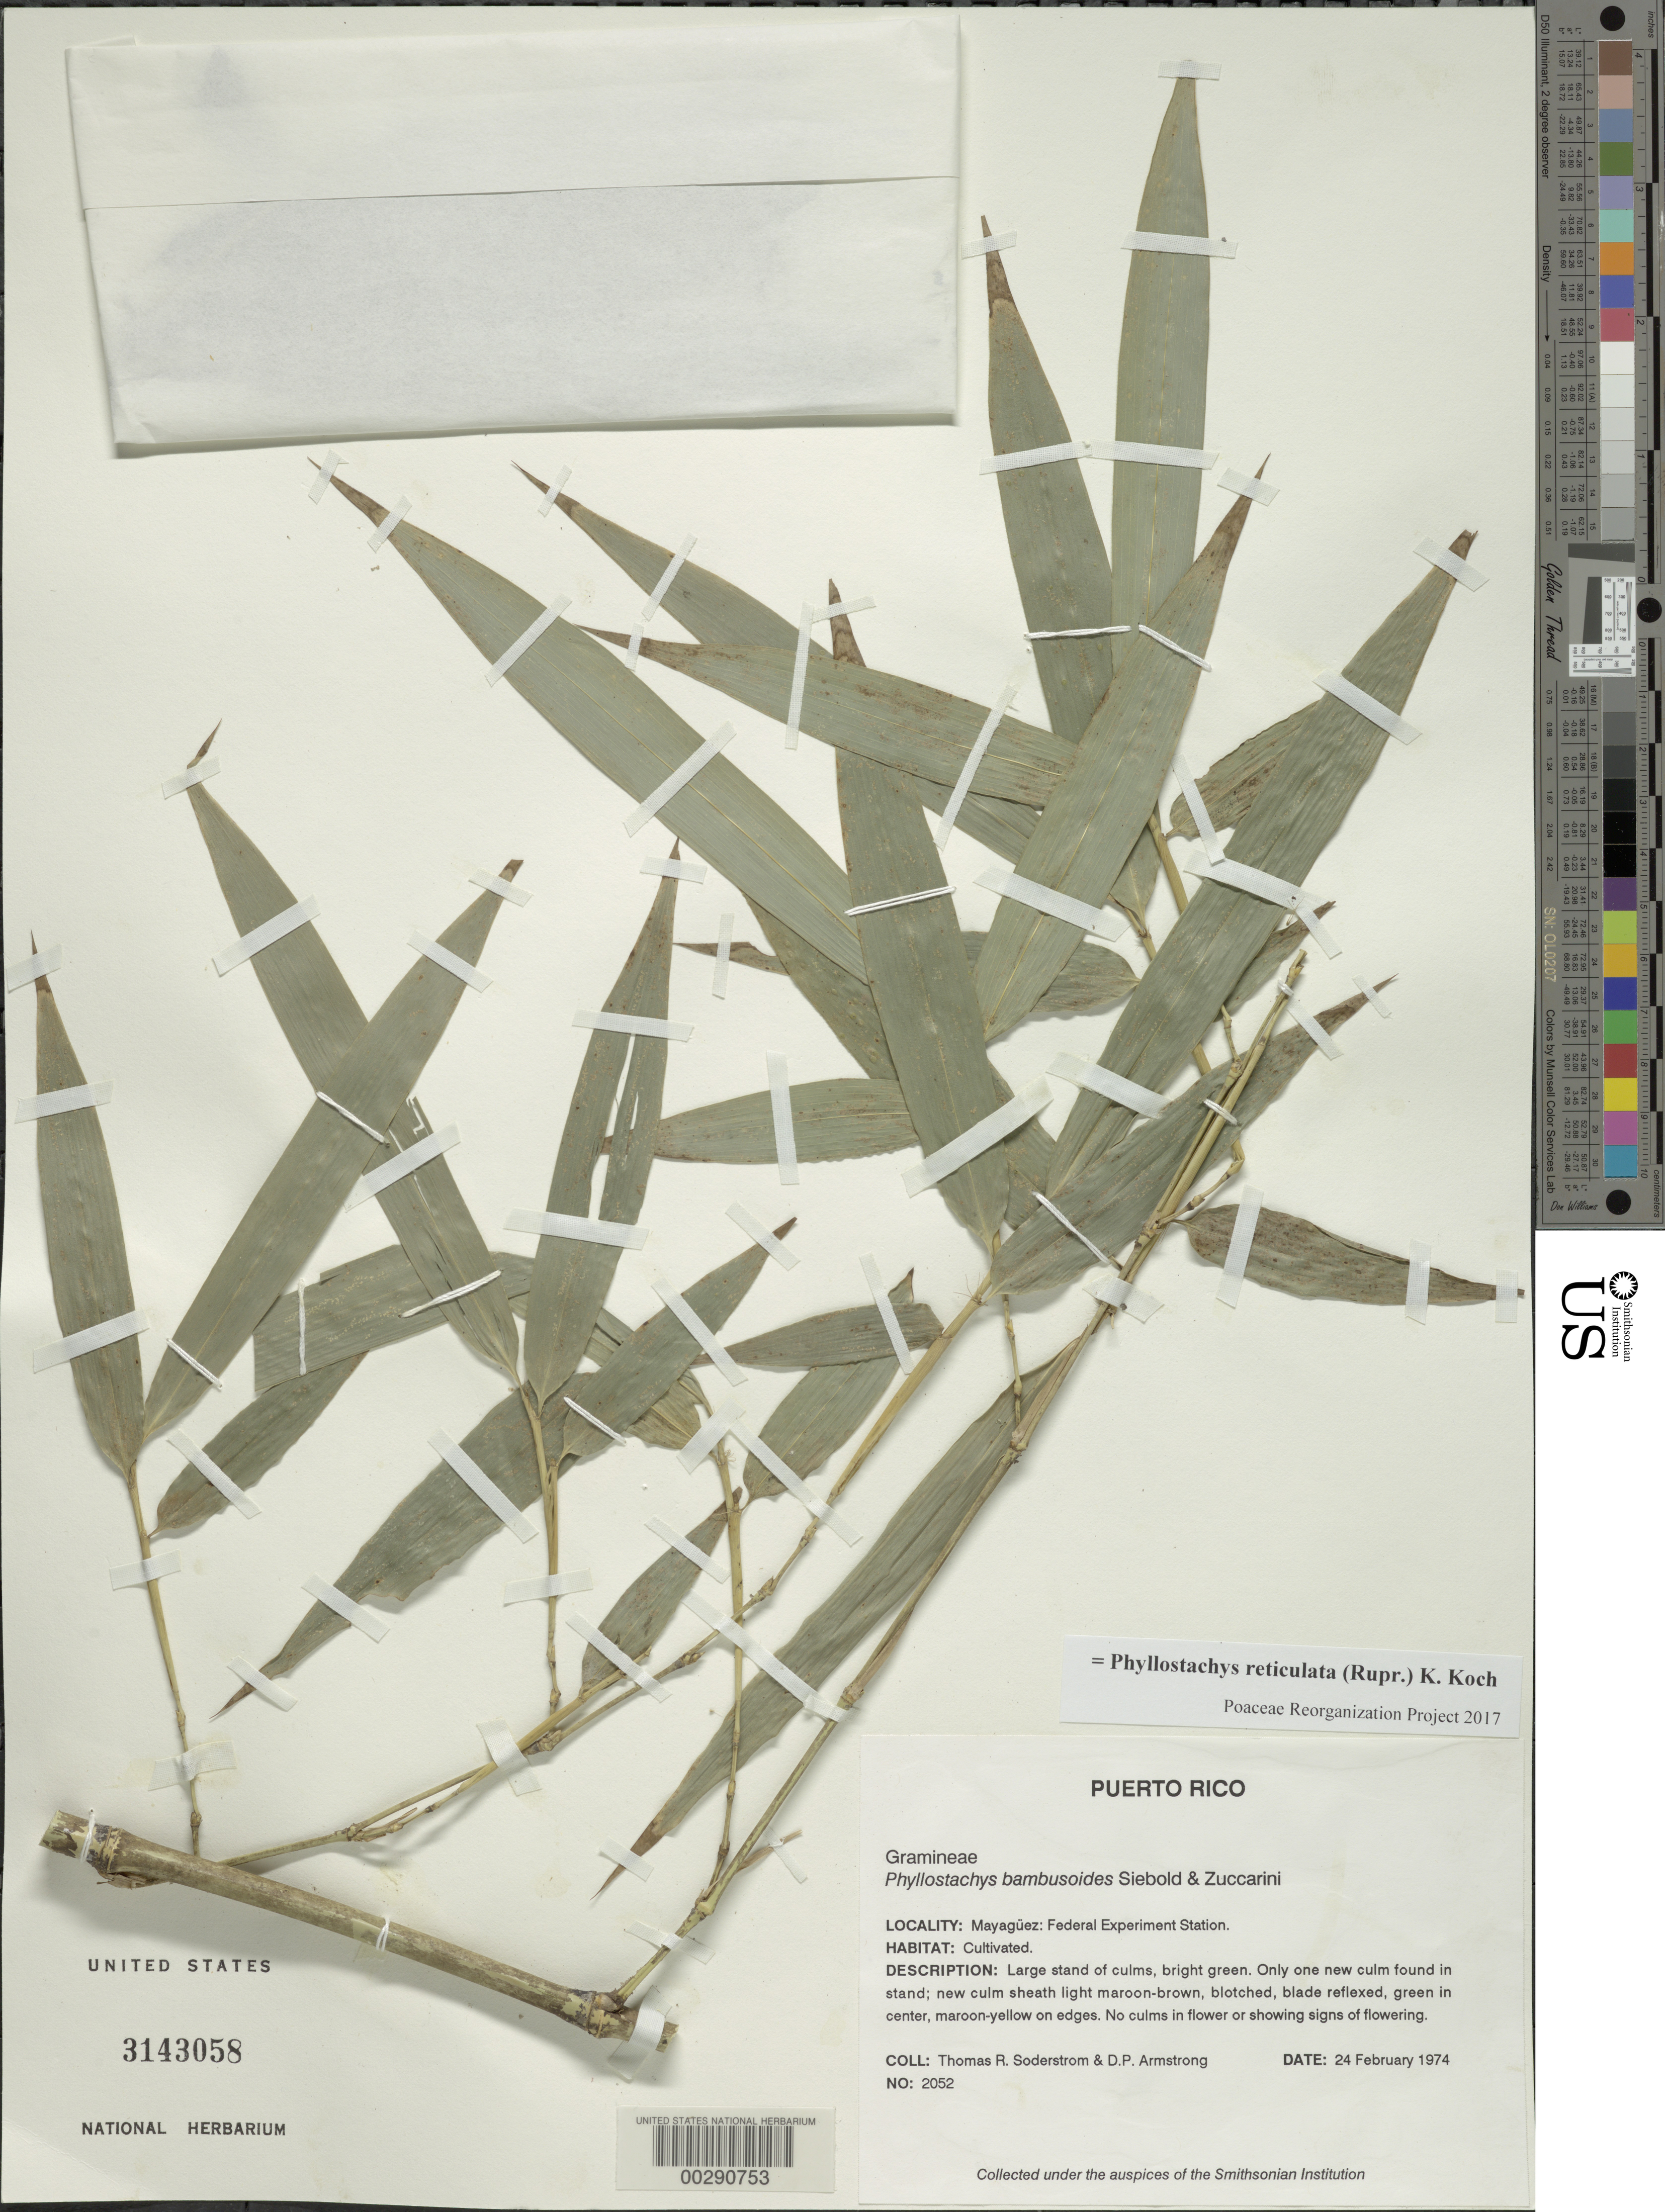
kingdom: Plantae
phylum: Tracheophyta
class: Liliopsida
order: Poales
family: Poaceae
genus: Phyllostachys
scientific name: Phyllostachys reticulata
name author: (Rupr.) K. Koch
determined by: Poaceae Reorganization Project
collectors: T. R. Soderstrom & D. P. Armstrong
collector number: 2052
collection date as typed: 24 Feb 1974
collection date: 1974-02-24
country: Puerto Rico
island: Greater Antilles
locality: Mayaguez: federal experiment station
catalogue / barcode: US 3143058